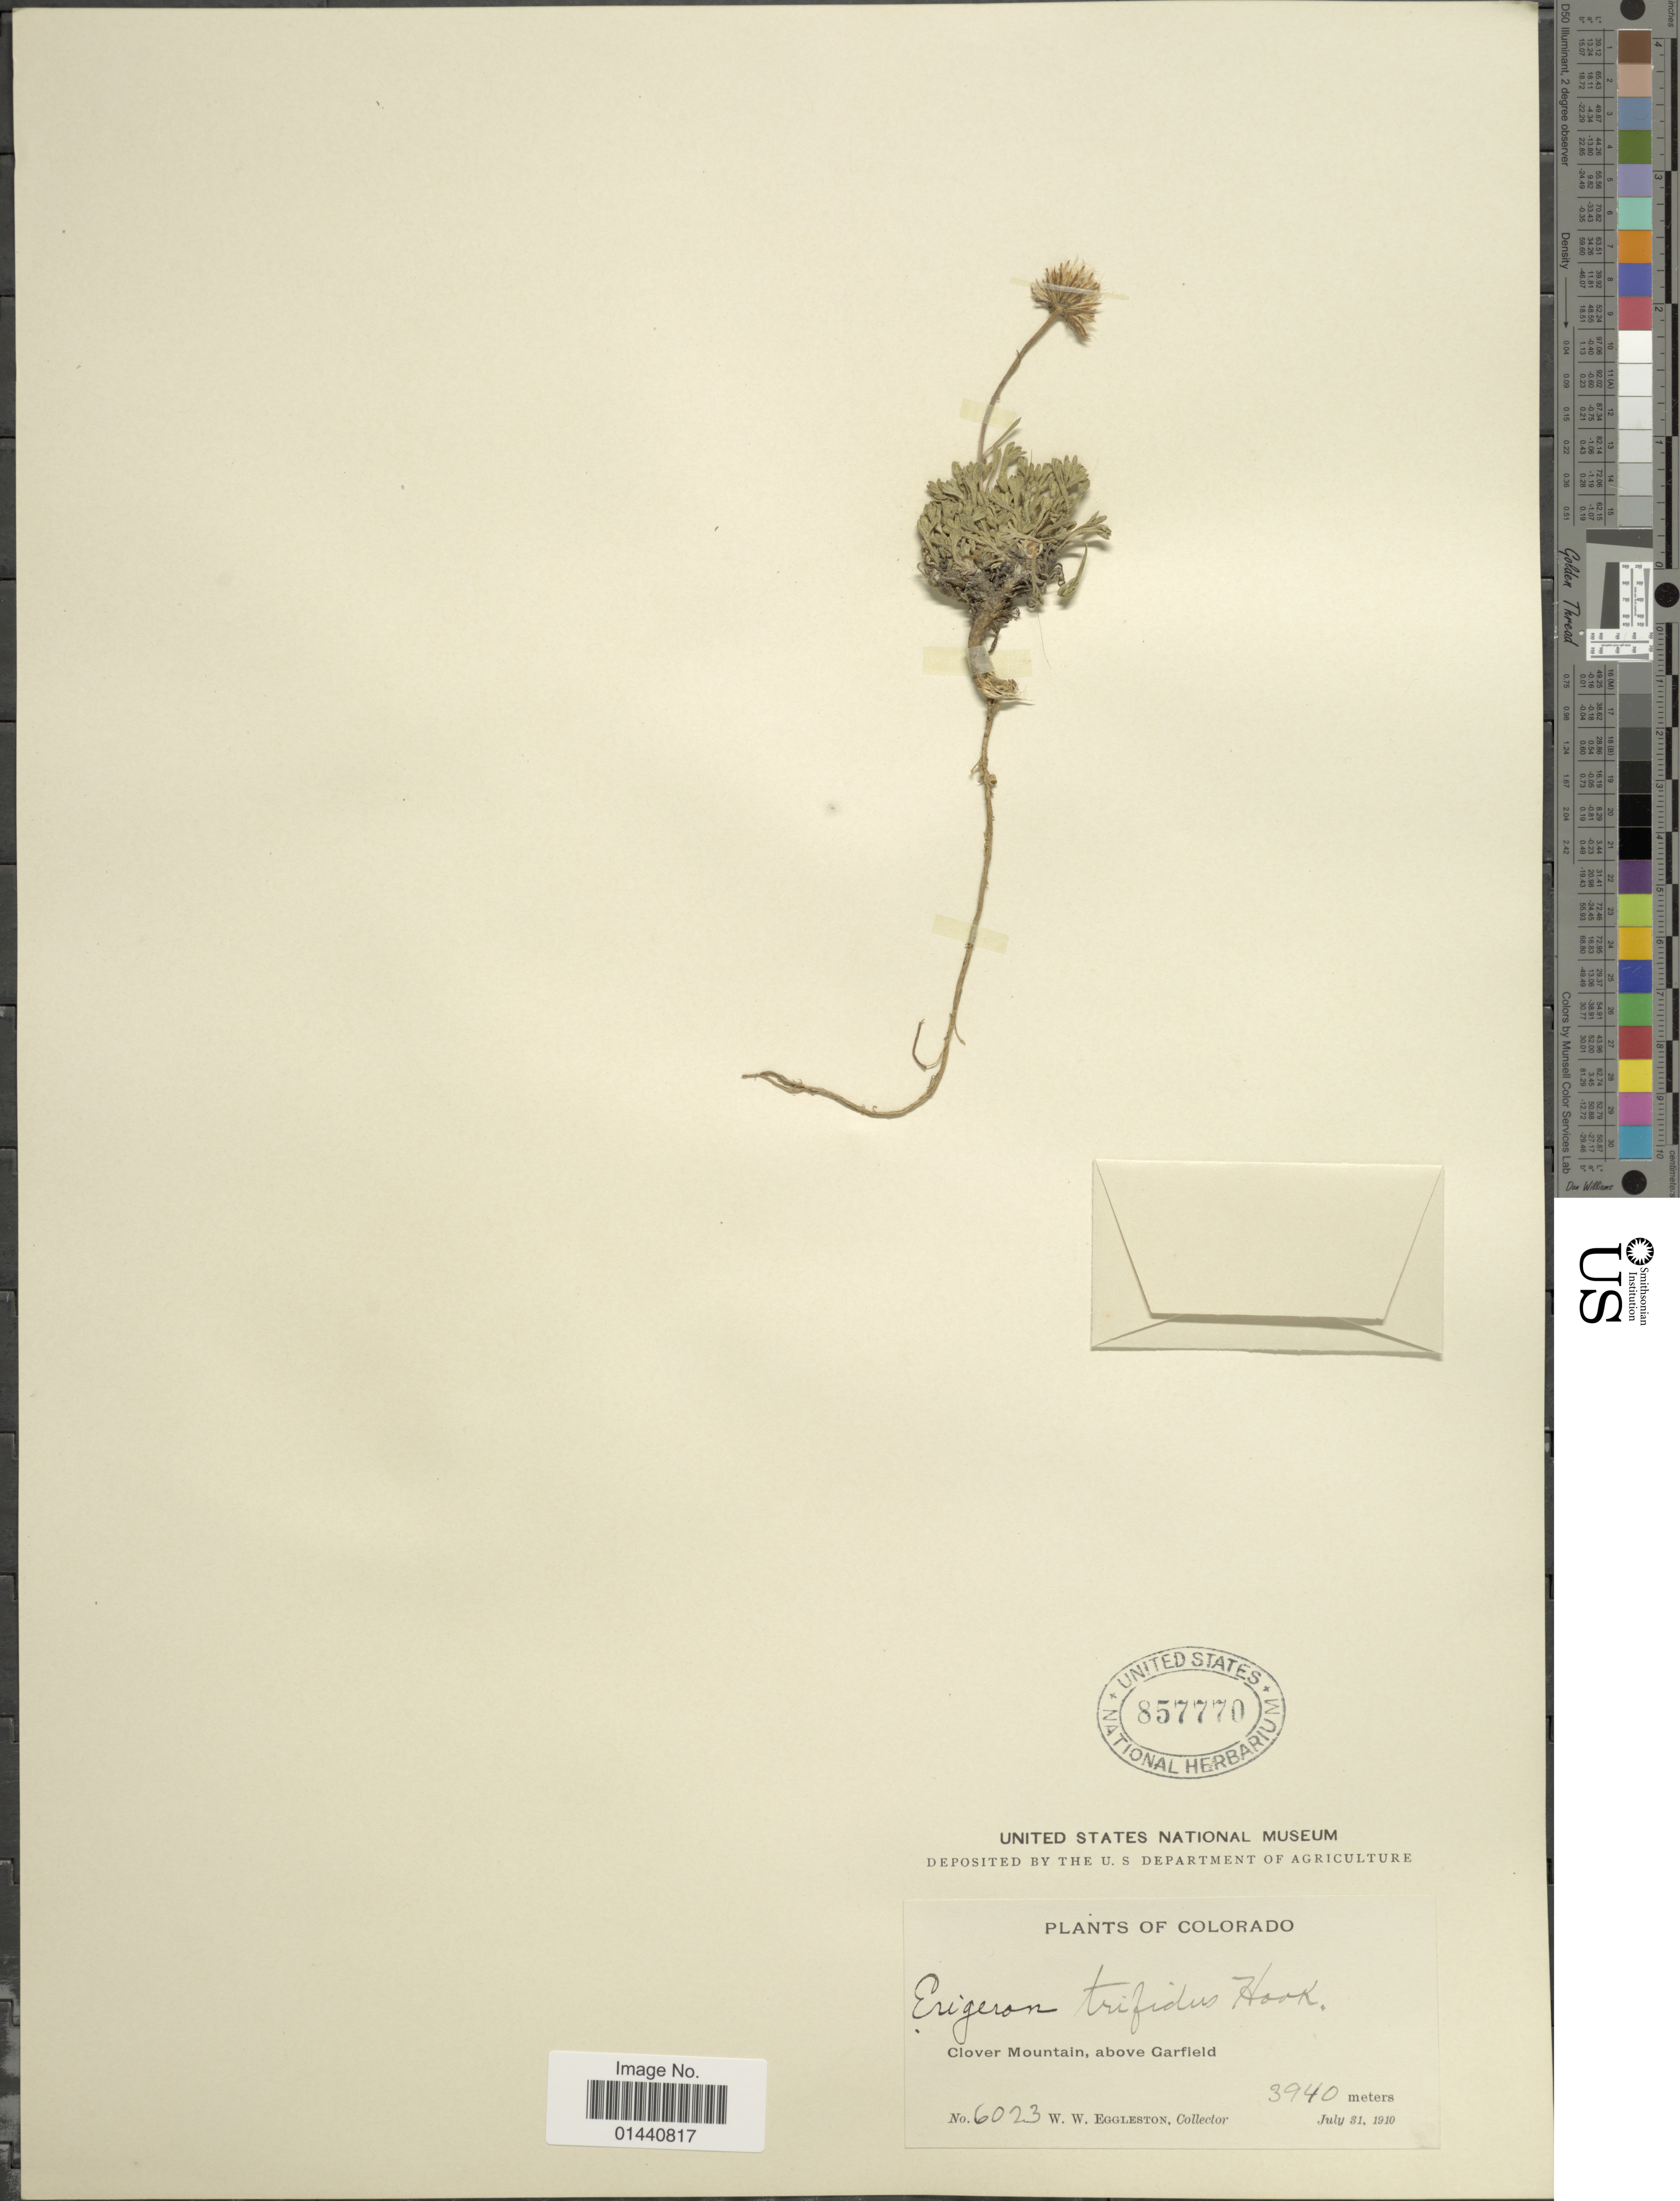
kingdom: Plantae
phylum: Tracheophyta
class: Magnoliopsida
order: Asterales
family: Asteraceae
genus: Erigeron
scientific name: Erigeron trifidus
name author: Hook.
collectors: W. W. Eggleston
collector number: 6023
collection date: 1910-07-31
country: United States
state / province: Colorado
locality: Clover Mountain, above Garfield.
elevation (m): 3940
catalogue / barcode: US 857770